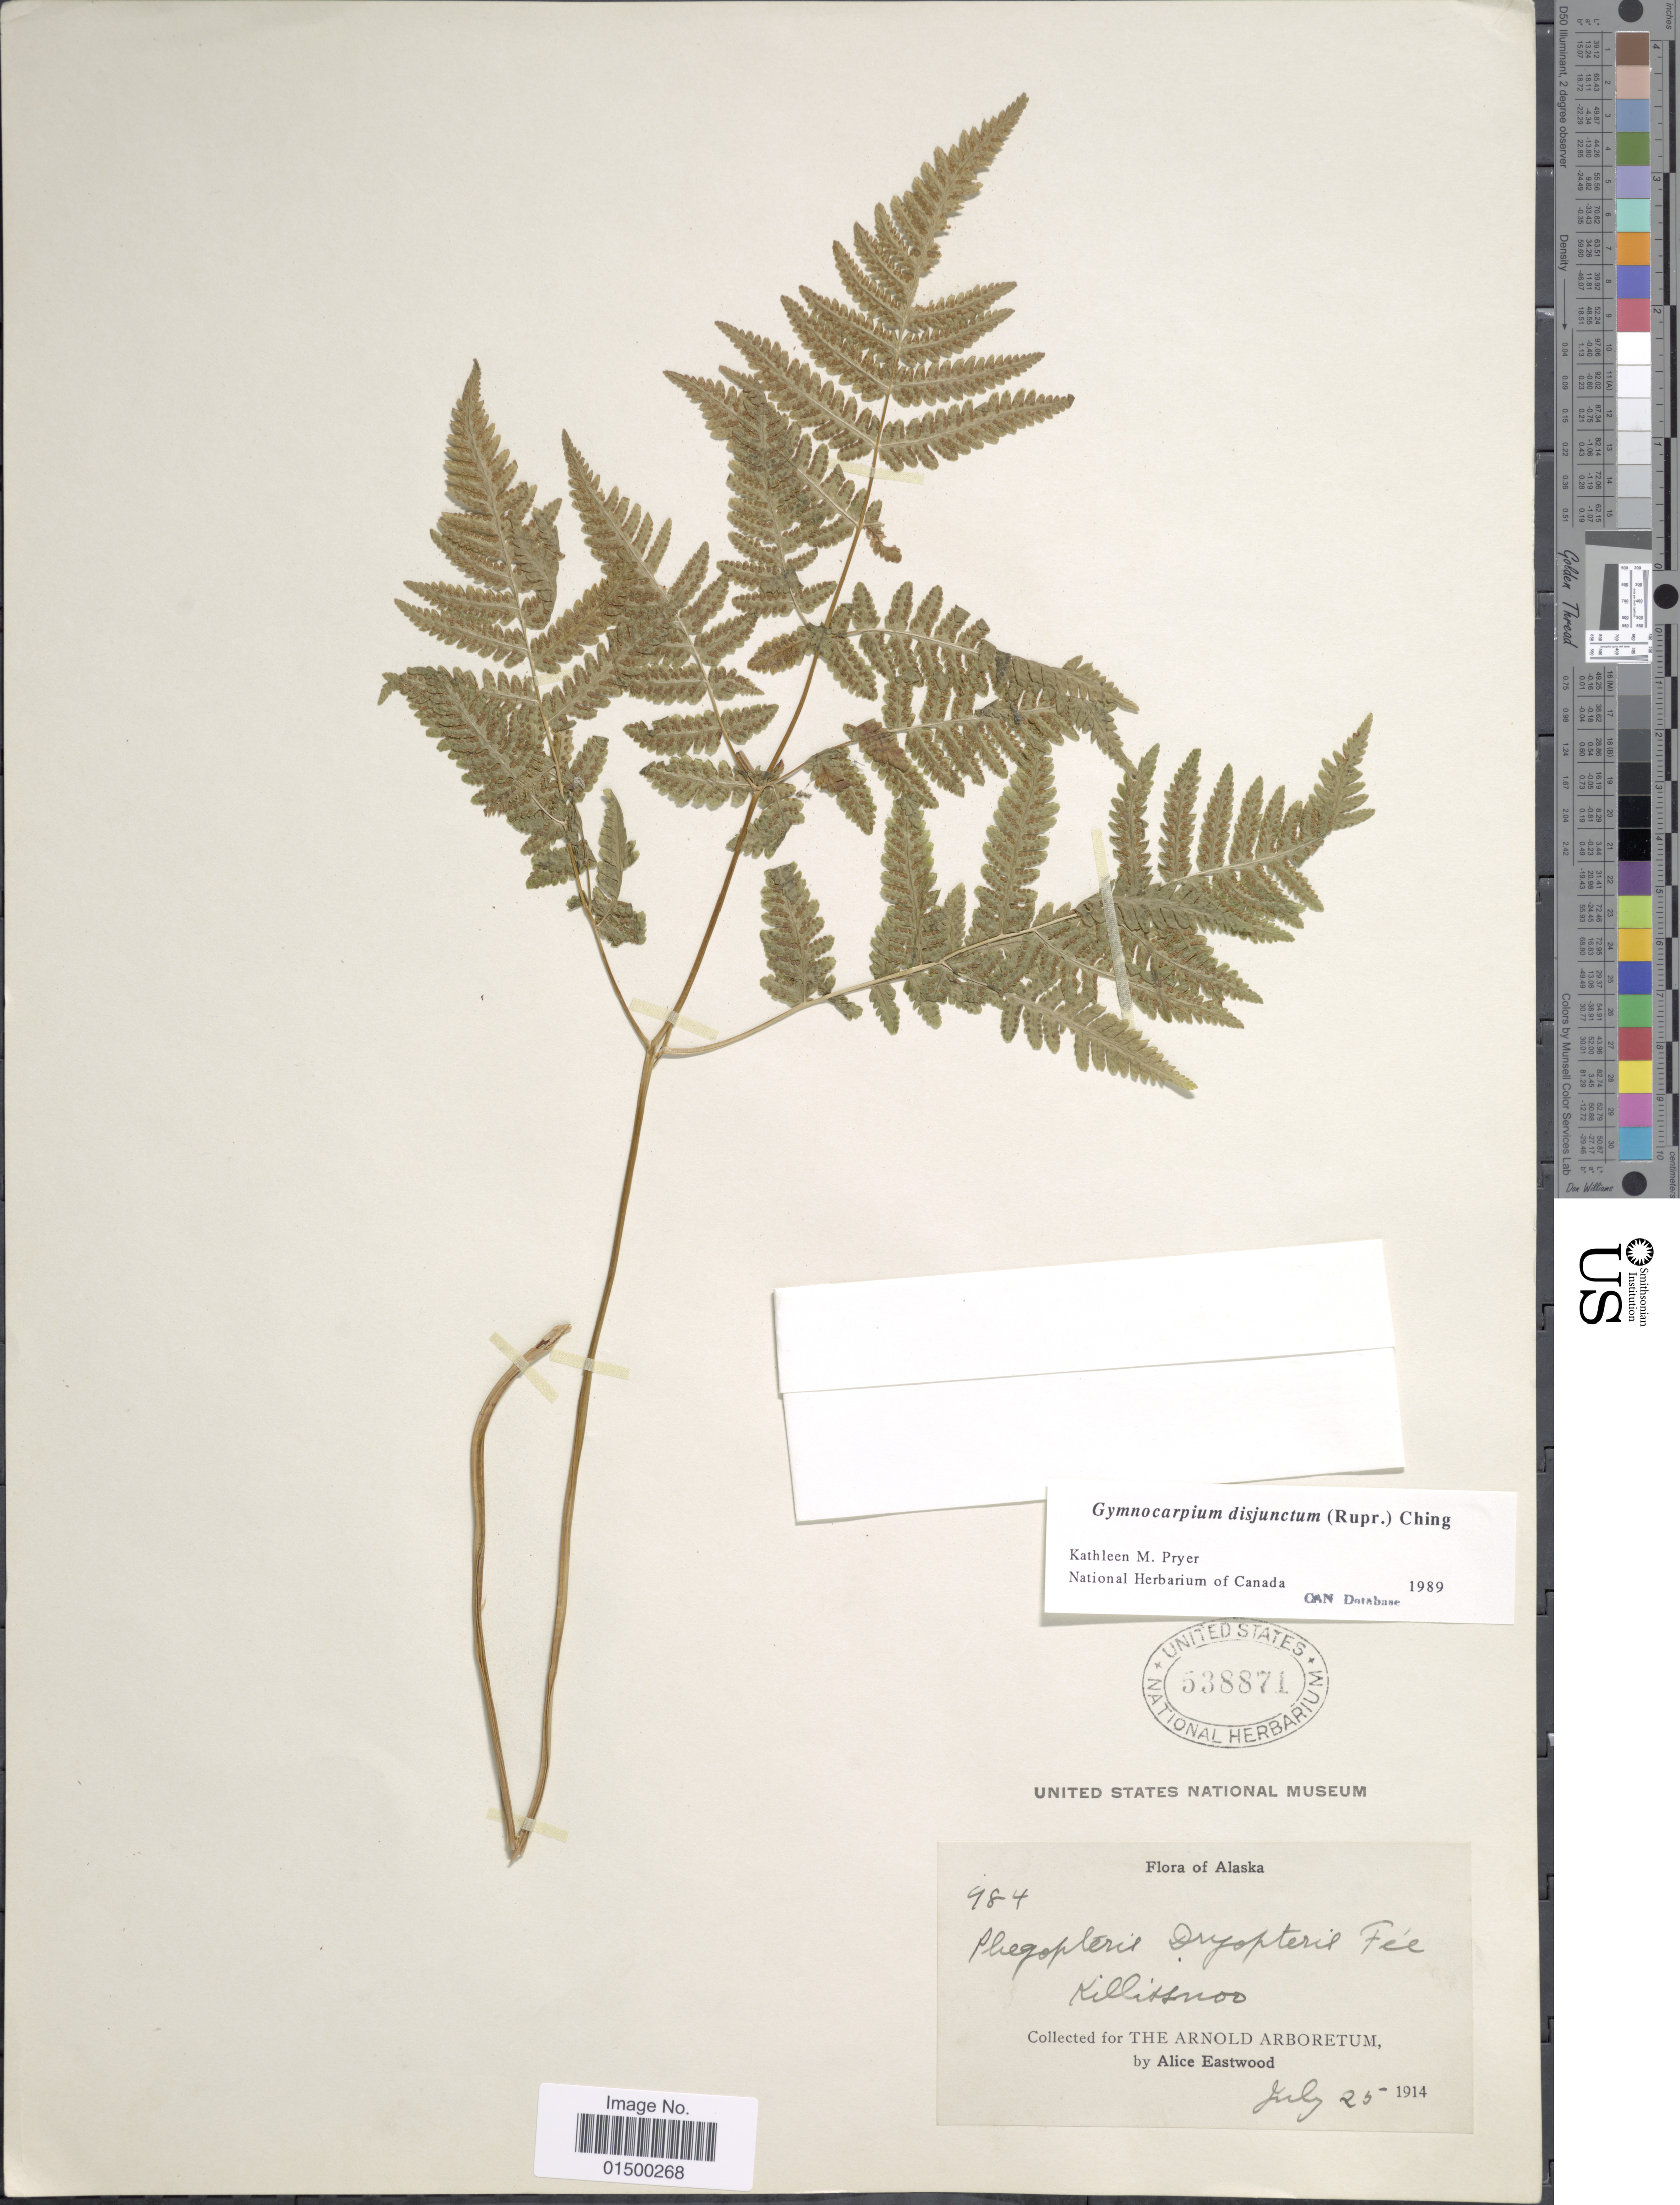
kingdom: Plantae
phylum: Tracheophyta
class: Polypodiopsida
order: Polypodiales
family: Cystopteridaceae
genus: Gymnocarpium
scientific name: Gymnocarpium disjunctum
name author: (Rupr.) Ching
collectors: A. Eastwood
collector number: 984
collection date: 1914-07-25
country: United States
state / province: Alaska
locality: Killitsnoo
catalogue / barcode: US 538871